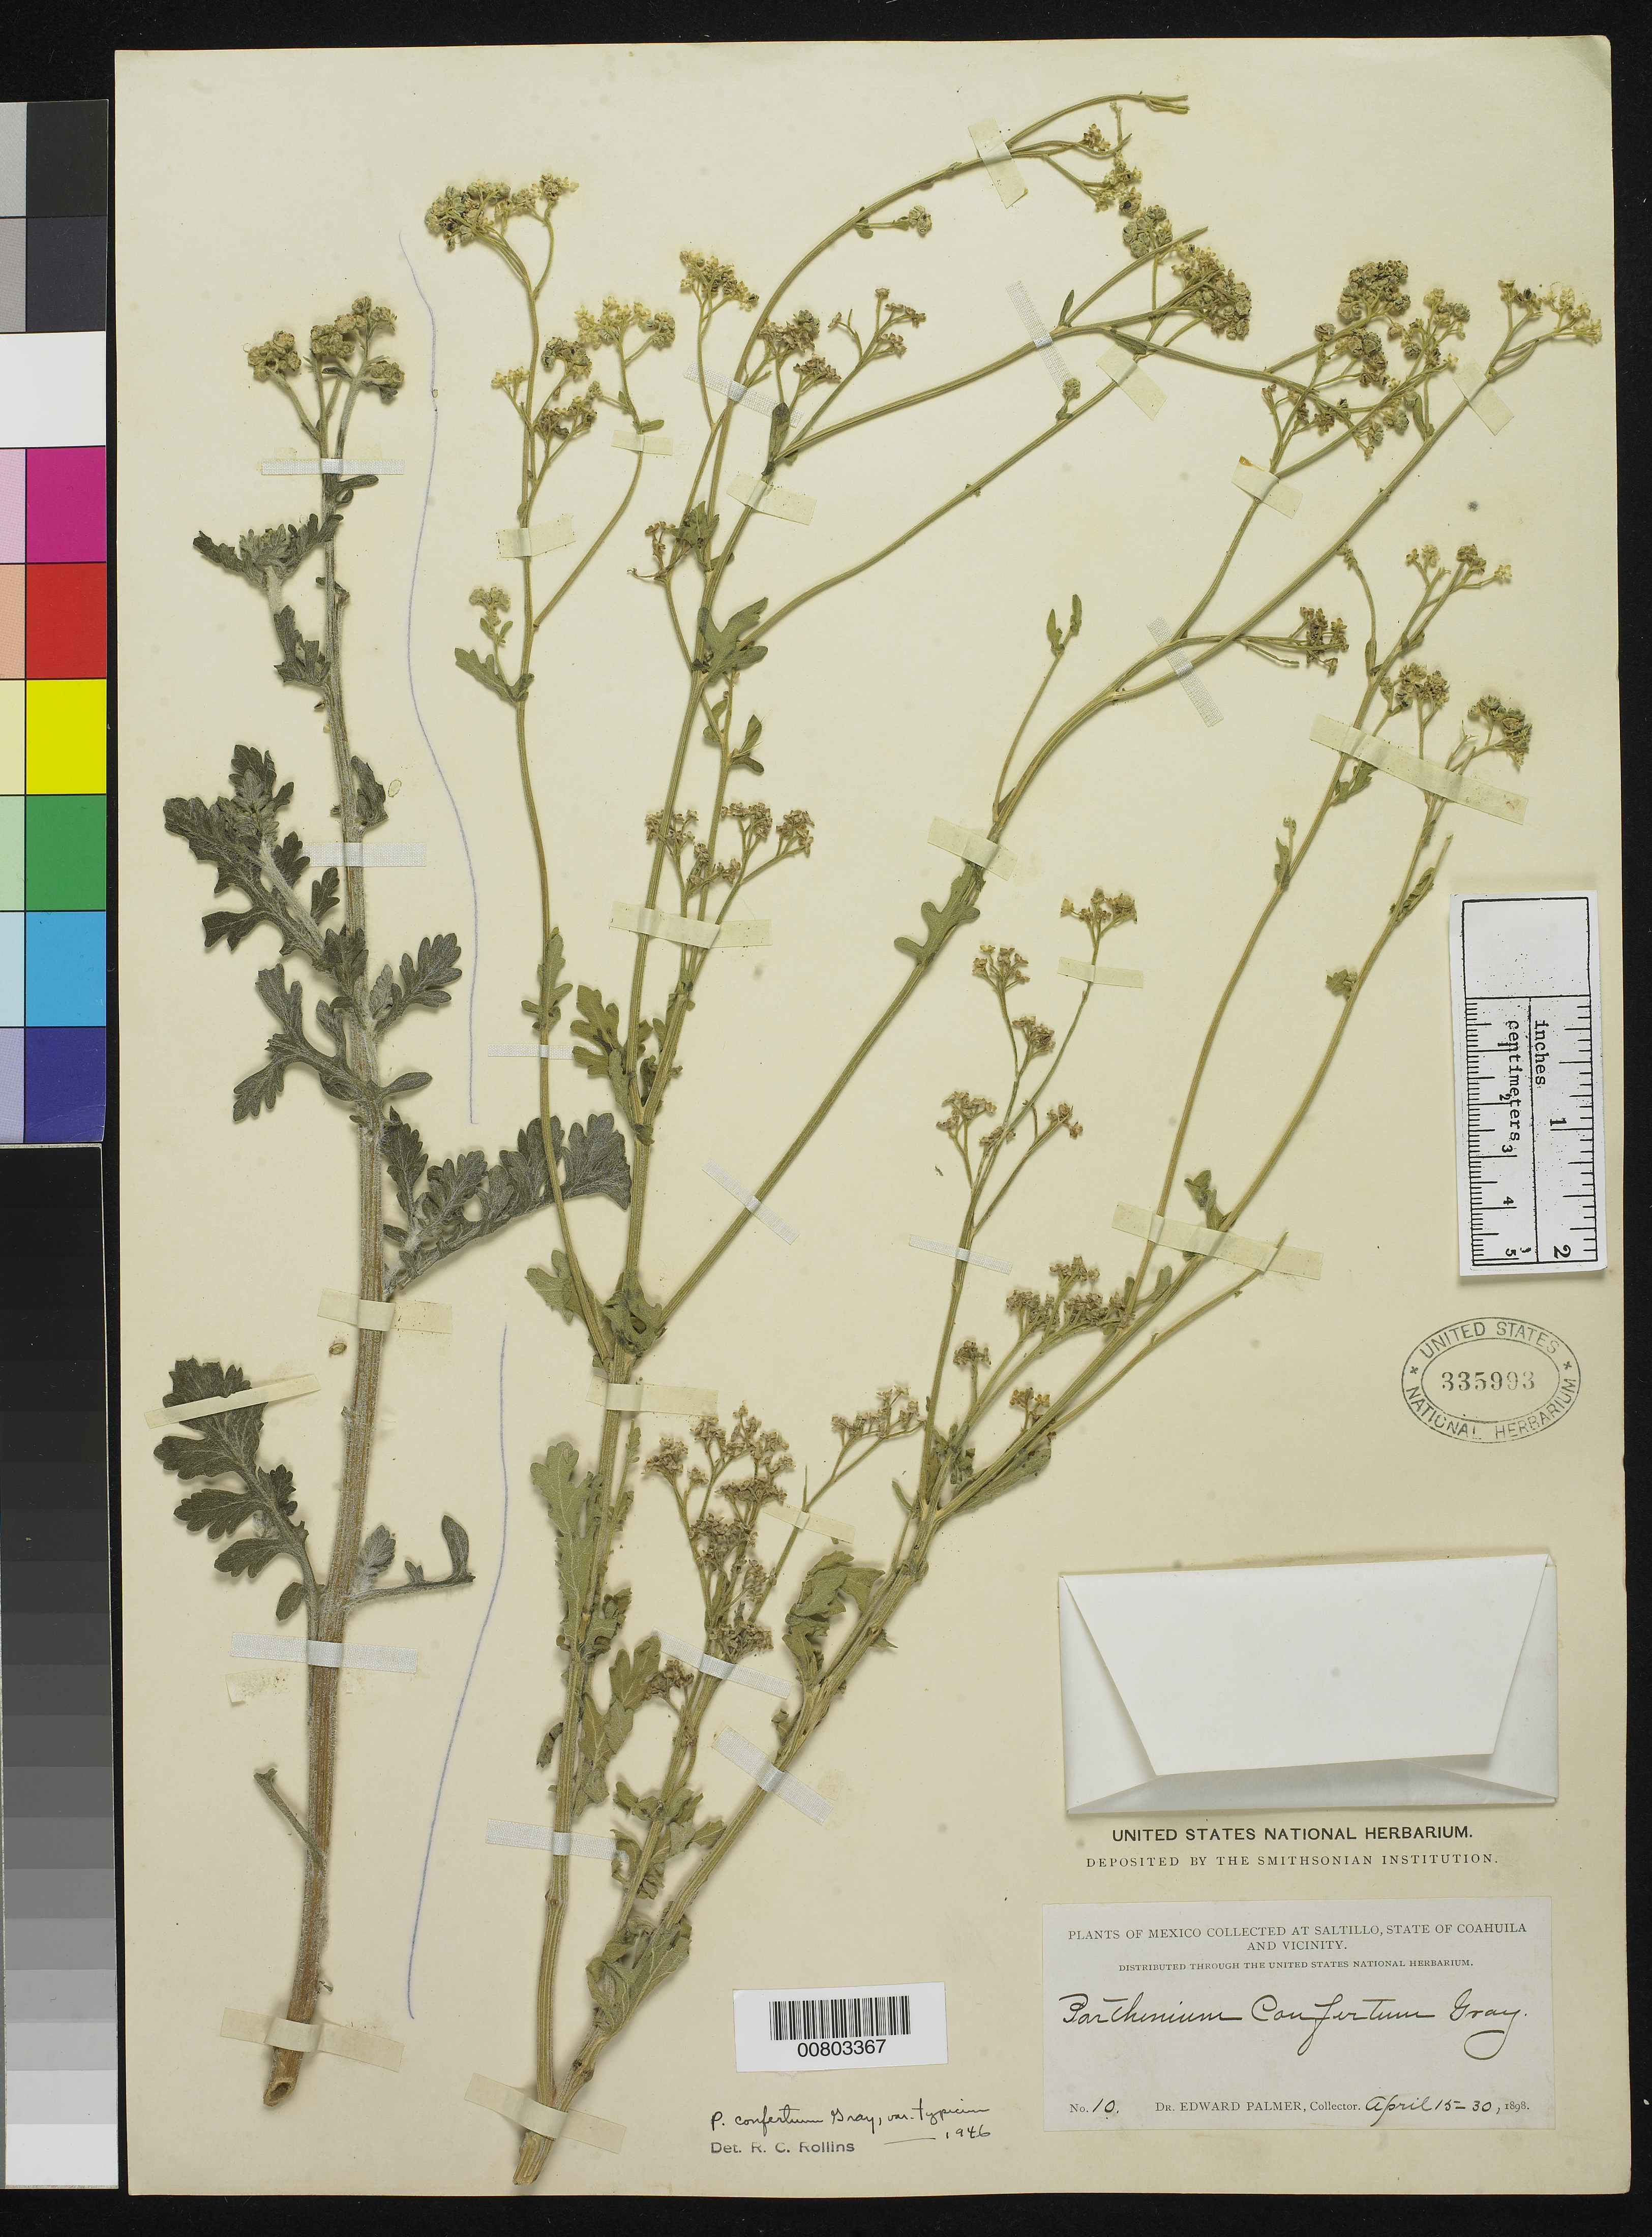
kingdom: Plantae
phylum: Tracheophyta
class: Magnoliopsida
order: Asterales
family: Asteraceae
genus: Parthenium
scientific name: Parthenium confertum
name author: A. Gray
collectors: E. Palmer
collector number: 10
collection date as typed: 15 Apr 1898 to 30 Apr 1898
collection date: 1898-04-15/1898-04-30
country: Mexico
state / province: Coahuila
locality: Saltillo, Coahuila and vicinity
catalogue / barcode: US 335993